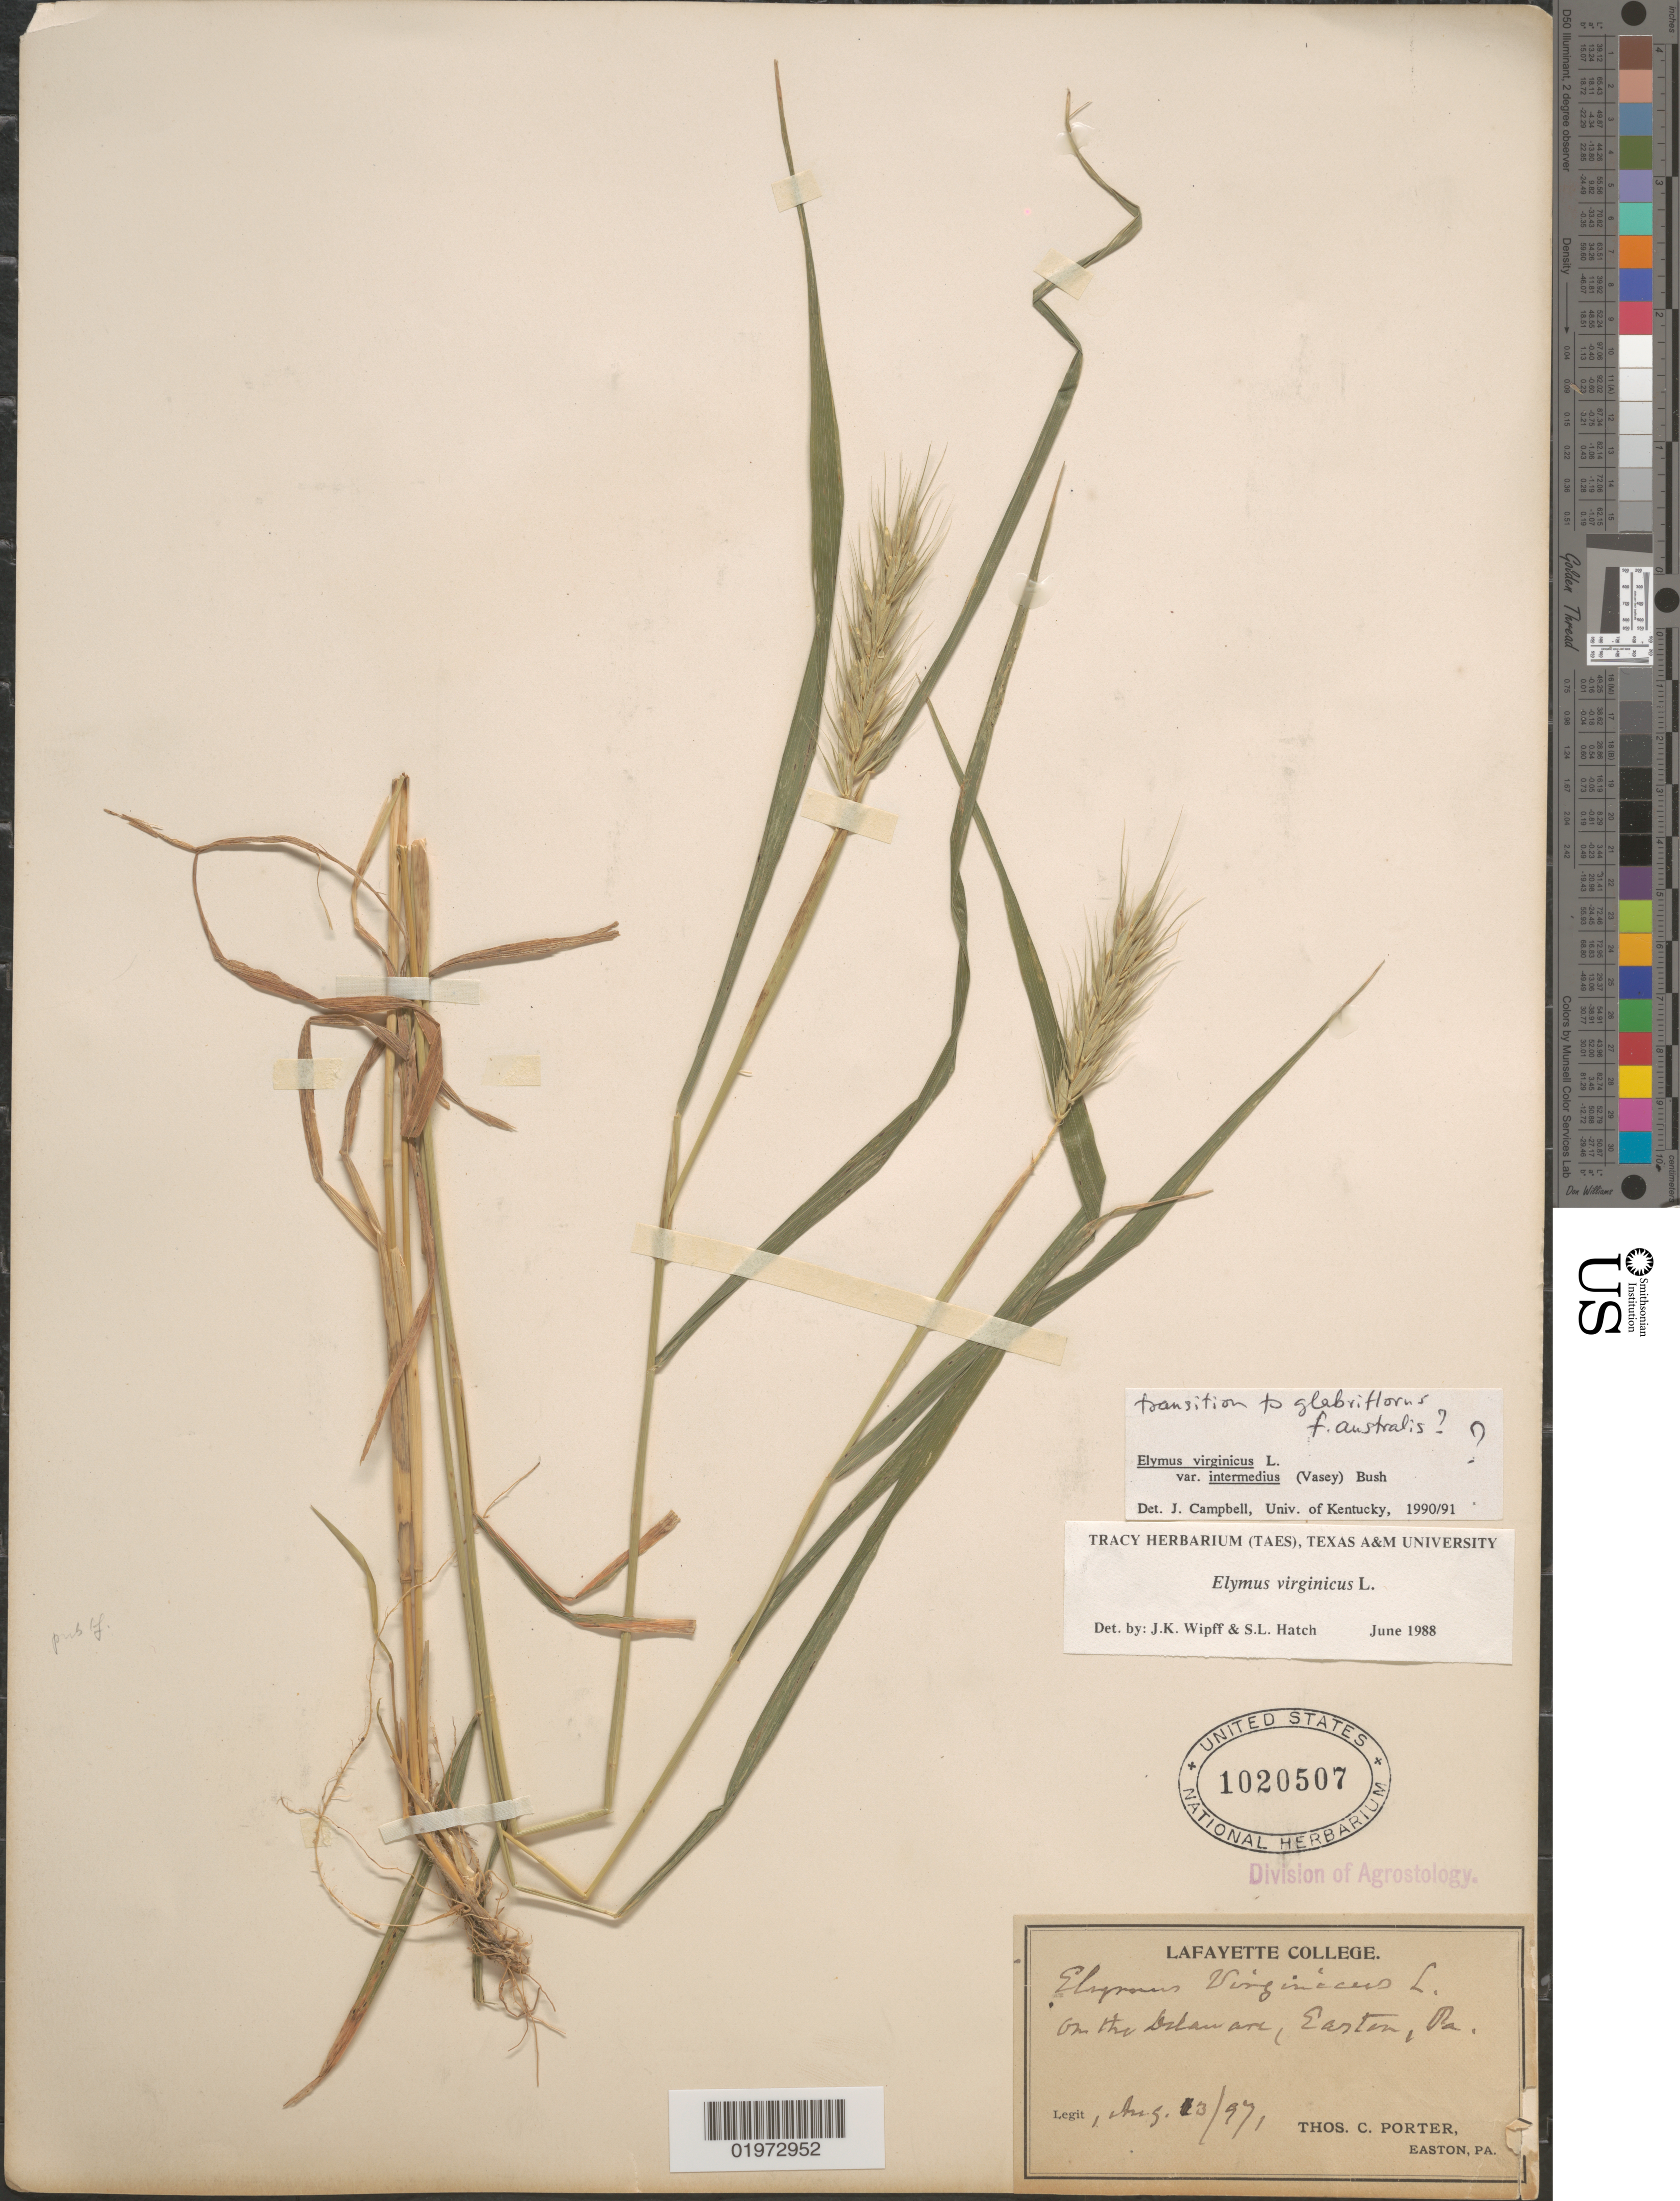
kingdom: Plantae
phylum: Tracheophyta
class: Liliopsida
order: Poales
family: Poaceae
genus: Elymus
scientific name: Elymus virginicus var. intermedius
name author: L.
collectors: T. Porter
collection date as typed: Transcribed d/m/y: 3/8/97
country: United States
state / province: Pennsylvania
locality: On the Delaware, Easton.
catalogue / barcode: US 1020507